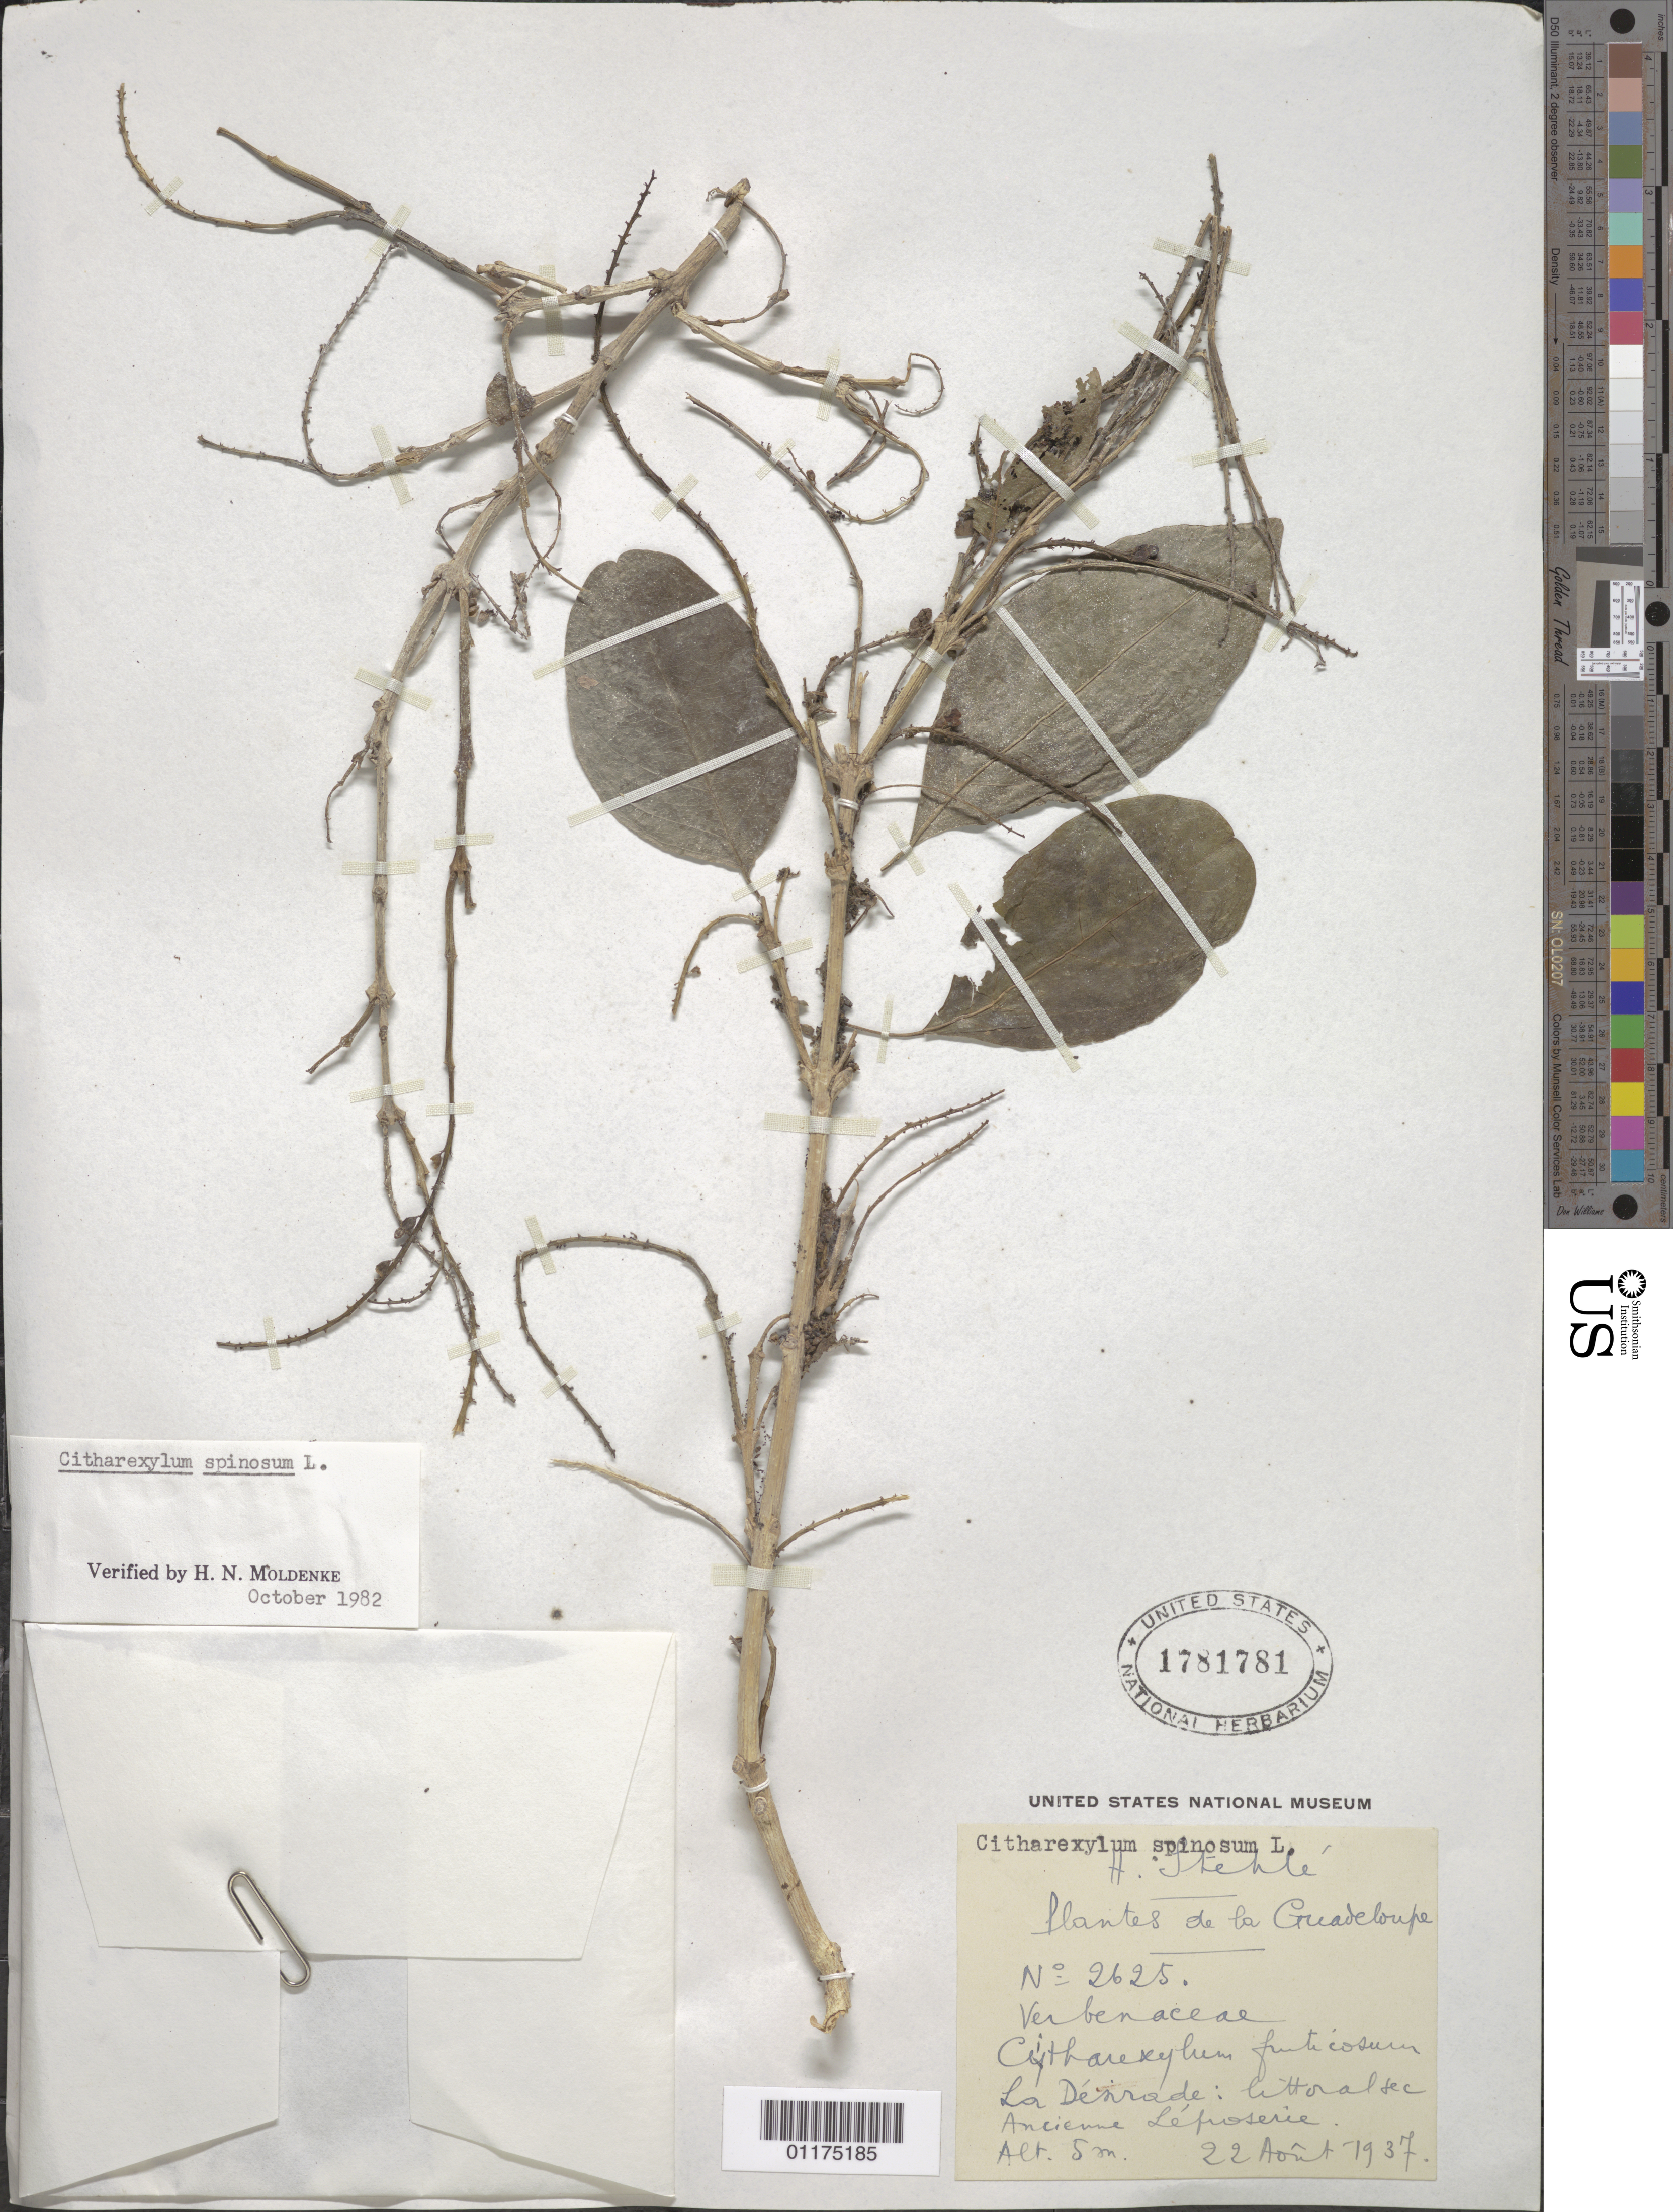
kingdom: Plantae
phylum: Tracheophyta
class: Magnoliopsida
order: Lamiales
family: Verbenaceae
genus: Citharexylum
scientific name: Citharexylum spinosum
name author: L.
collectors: H. Stehlé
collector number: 2625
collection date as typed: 22 Aug 1937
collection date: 1937-08-22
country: Guadeloupe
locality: La Denrade; littoraltec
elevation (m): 5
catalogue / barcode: US 1781781